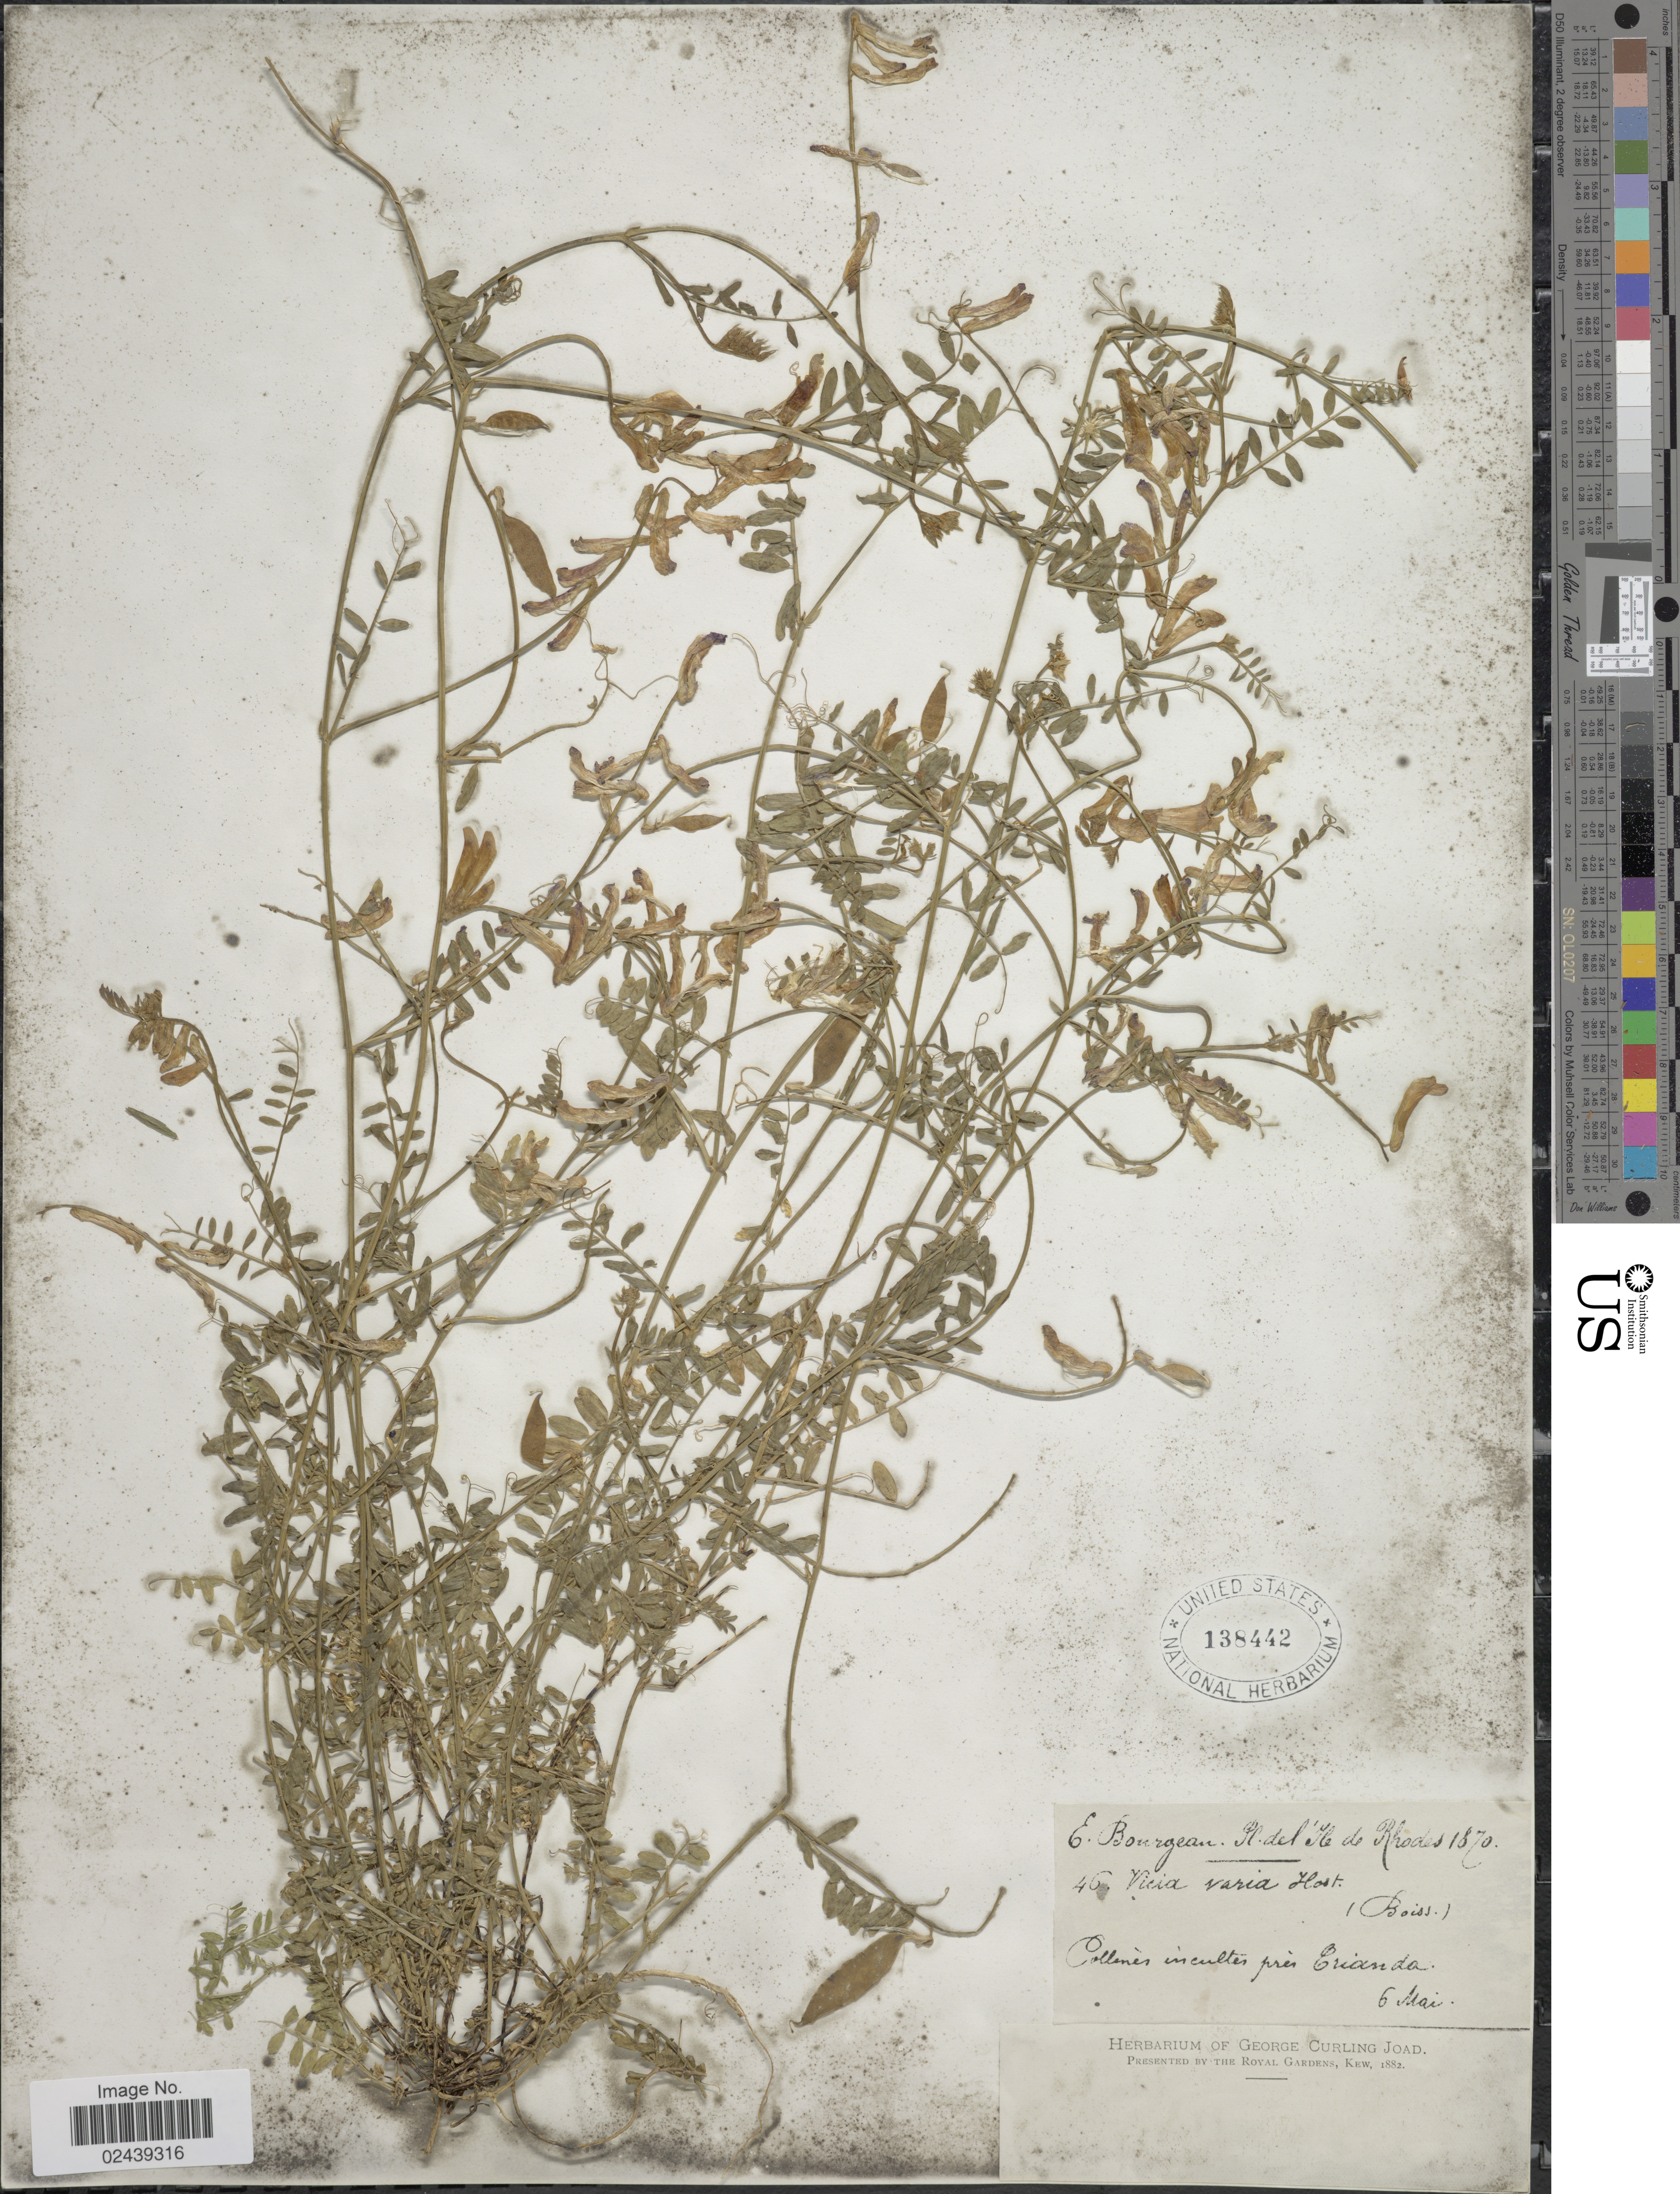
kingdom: Plantae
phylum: Tracheophyta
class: Magnoliopsida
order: Fabales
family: Fabaceae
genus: Vicia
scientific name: Vicia varia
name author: Host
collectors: E. Bourgeau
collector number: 46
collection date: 1870-05-06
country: Greece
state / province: South Aegean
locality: Ile de Rhodes. Collines incultis pres Erianda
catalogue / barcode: US 138442